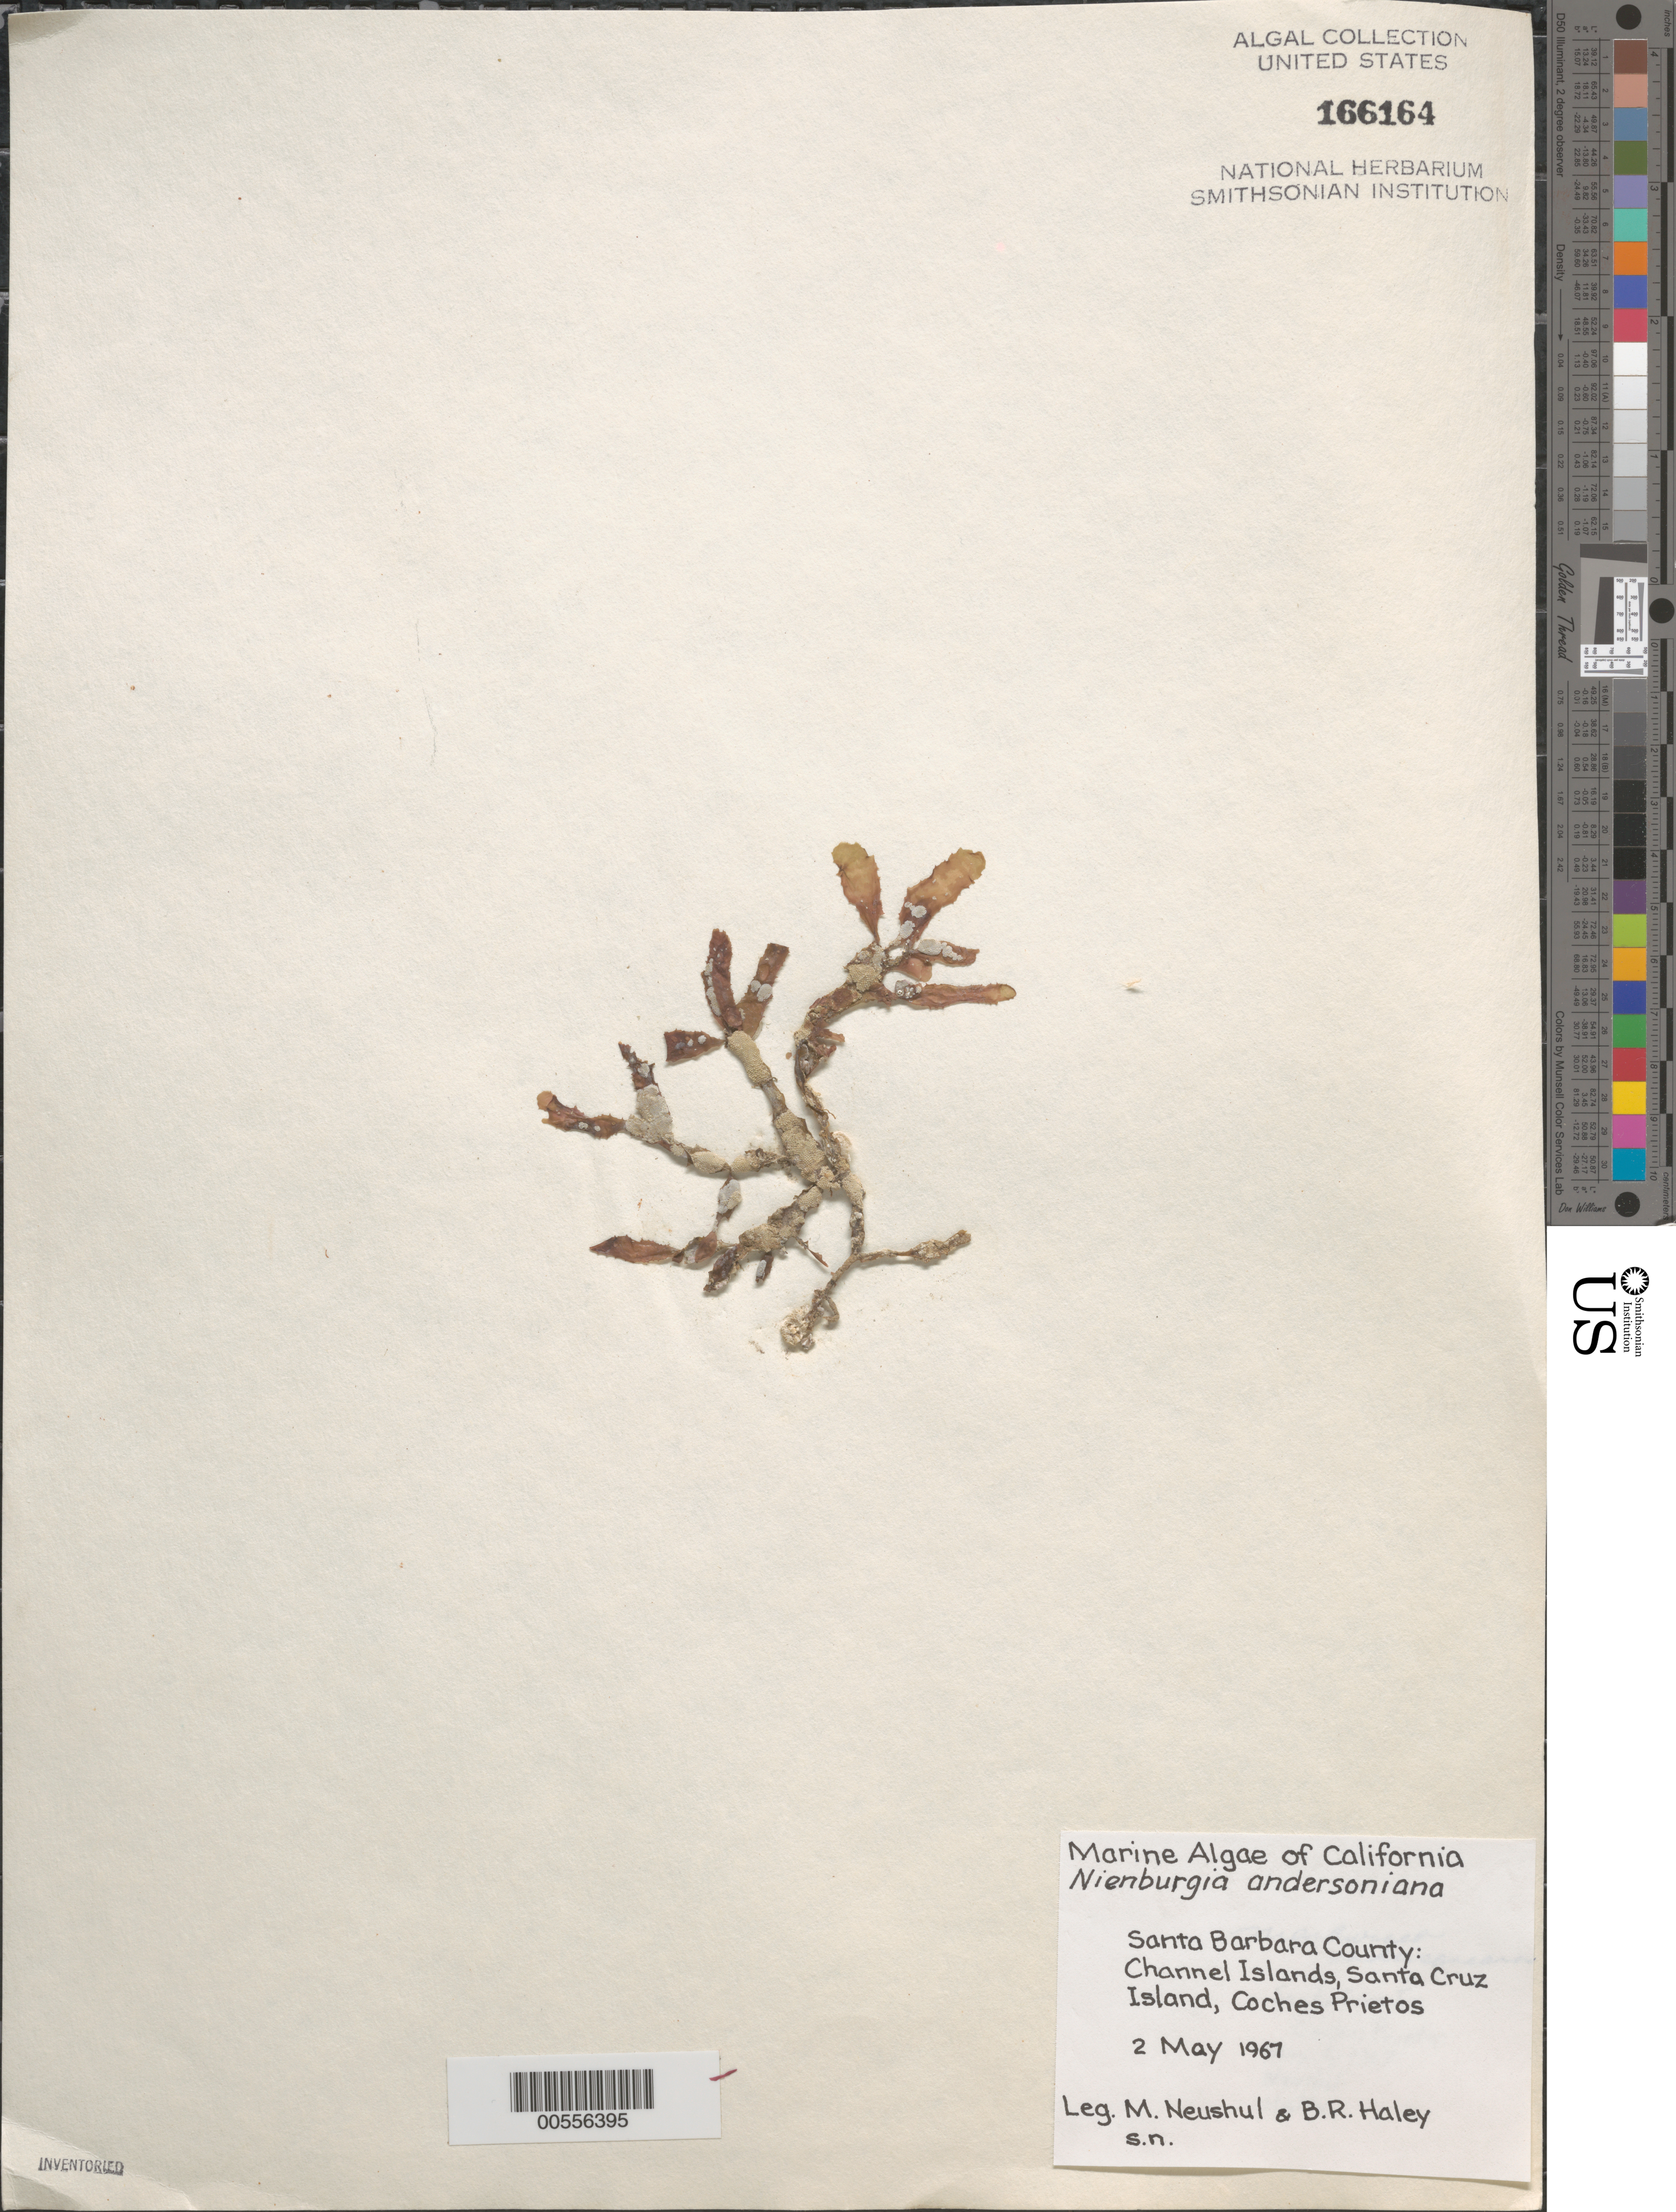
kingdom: Plantae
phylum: Rhodophyta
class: Florideophyceae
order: Ceramiales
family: Delesseriaceae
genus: Nienburgia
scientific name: Nienburgia andersoniana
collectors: M. Neushul & B. Haley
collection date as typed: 02 May 1967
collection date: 1967-05-02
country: United States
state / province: California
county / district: Santa Barbara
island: Santa Cruz Island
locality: Coches Prietos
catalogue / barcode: US 166164